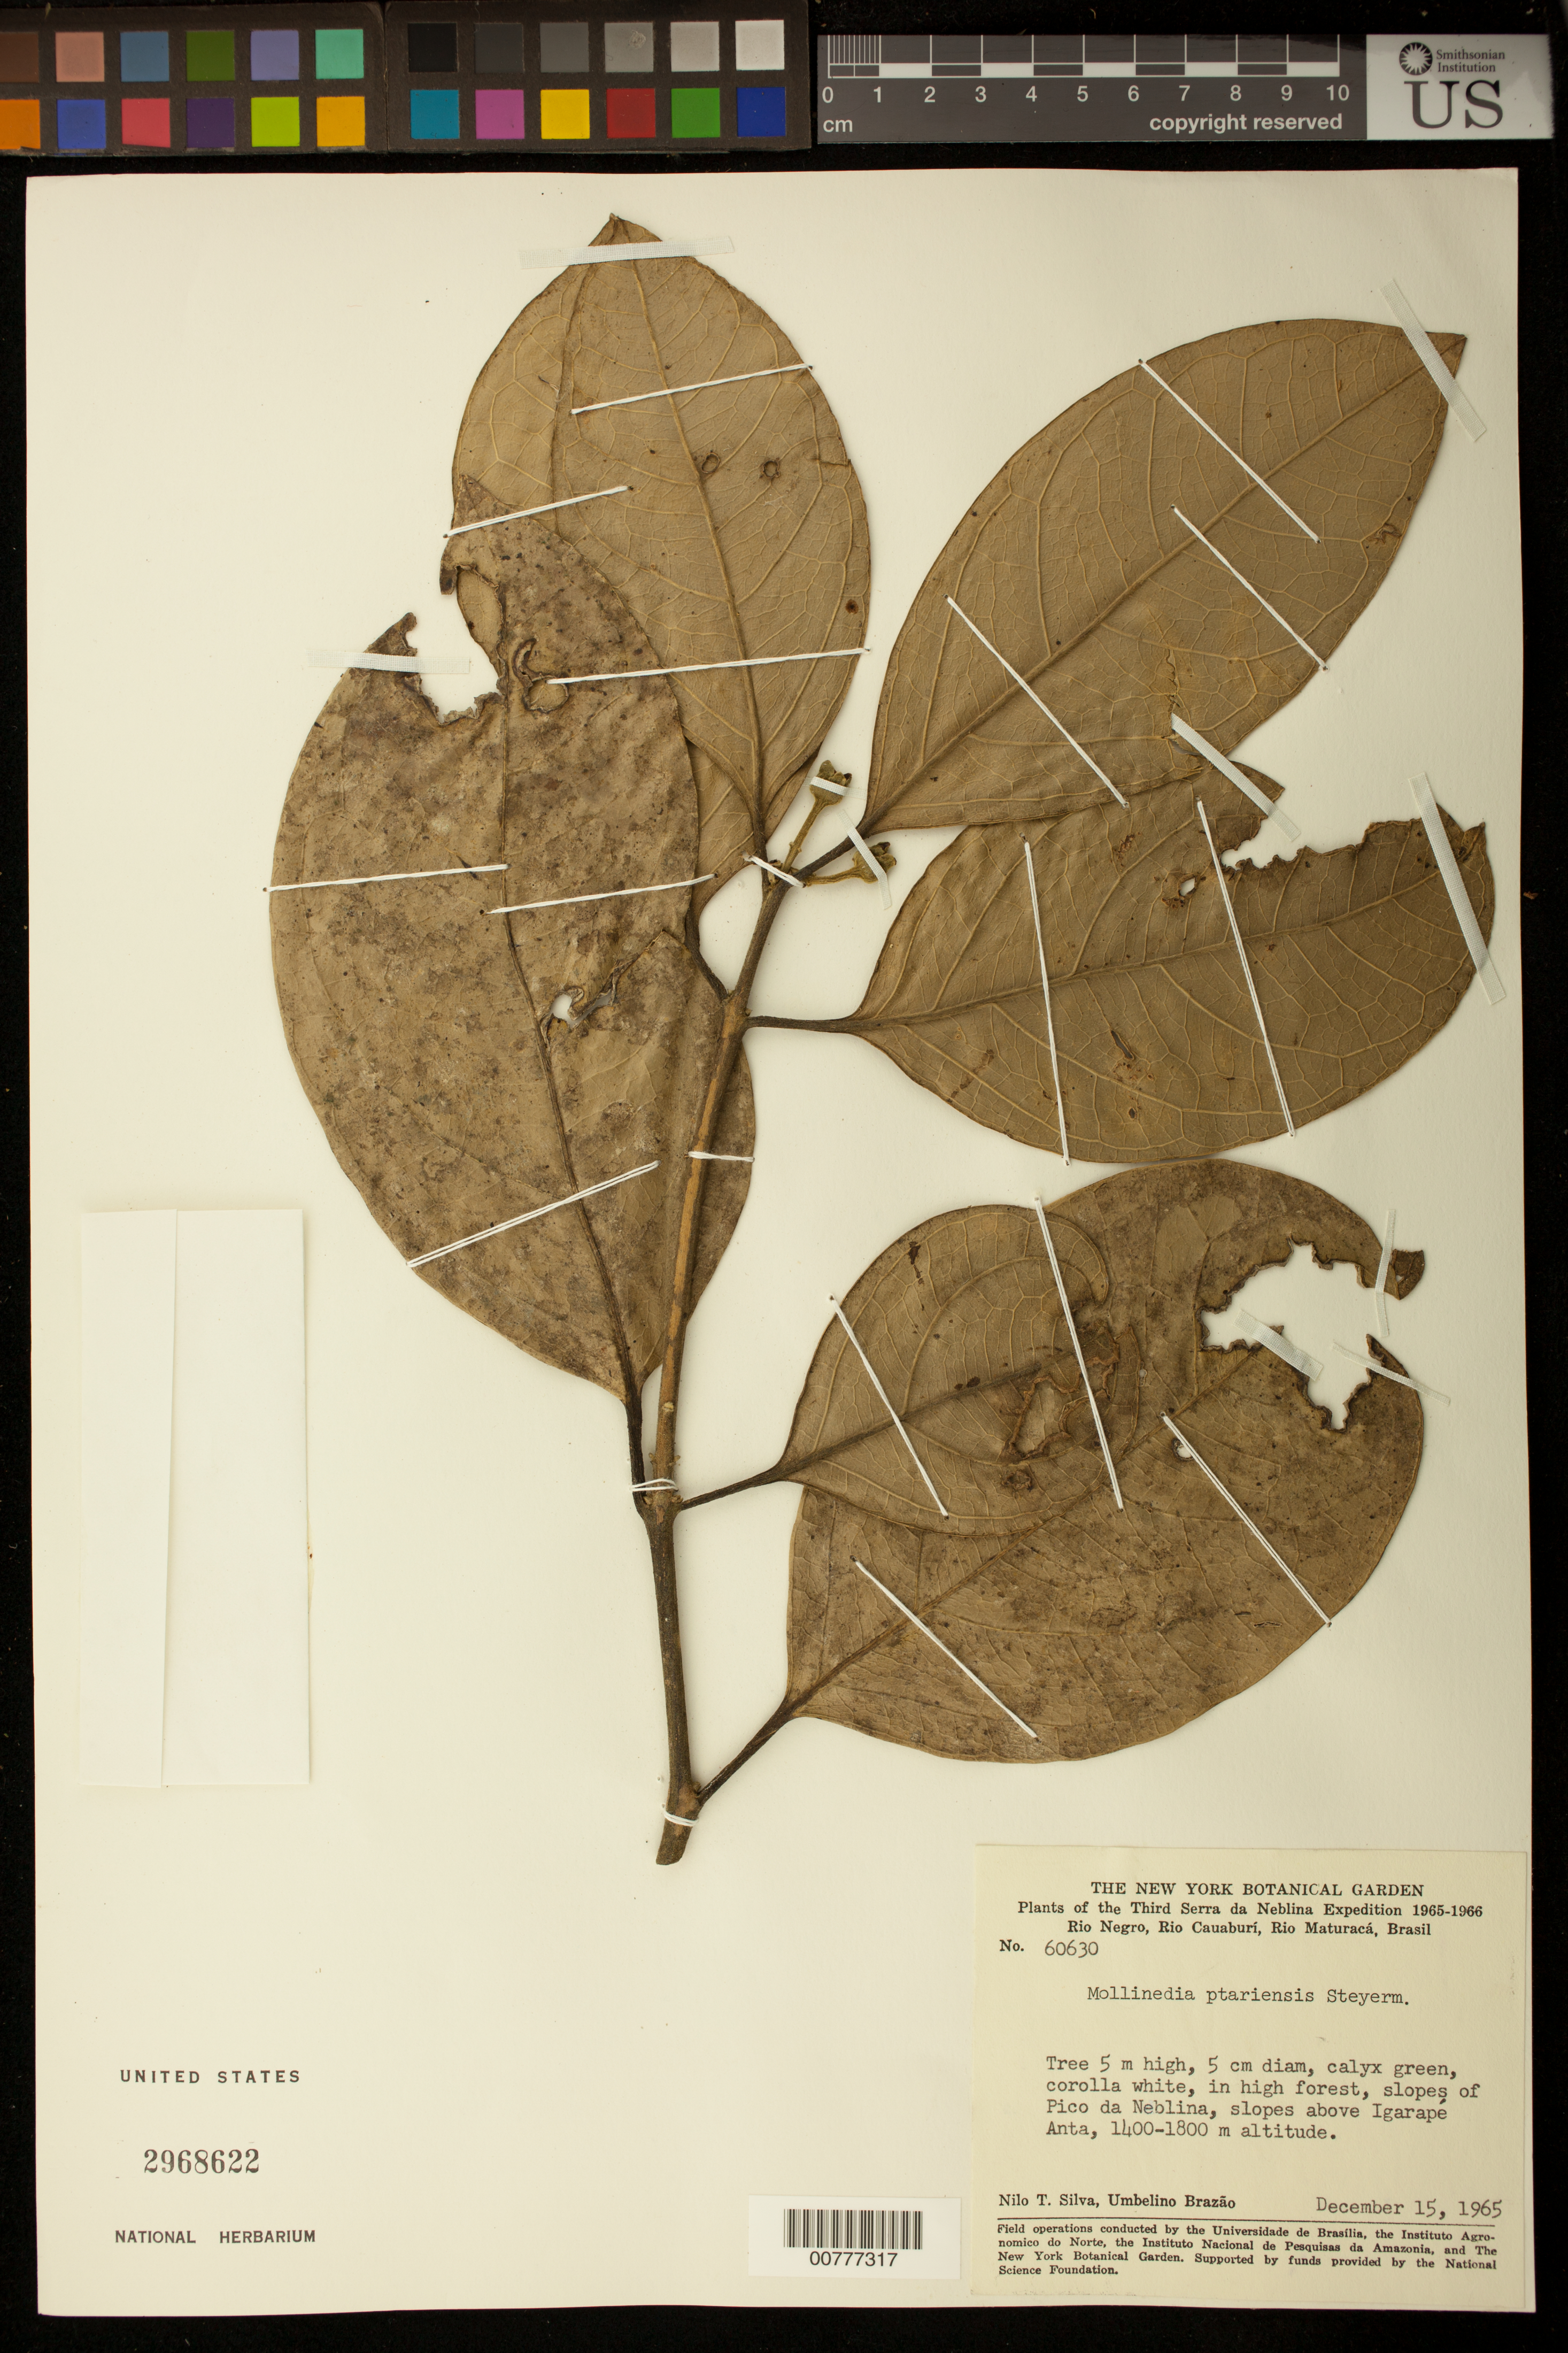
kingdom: Plantae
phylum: Tracheophyta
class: Magnoliopsida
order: Laurales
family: Monimiaceae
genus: Mollinedia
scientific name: Mollinedia ptariensis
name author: Steyerm.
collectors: N. T. Silva & U. Brazão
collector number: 60630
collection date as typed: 15-Dec-65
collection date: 1965-12-15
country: Brazil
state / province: Amazonas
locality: Pico da Neblina, above Igarapé Anta; Río Negro, Río Cauaburí, Río Maruacá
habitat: Slopes, in high forest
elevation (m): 1400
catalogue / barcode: US 2968622